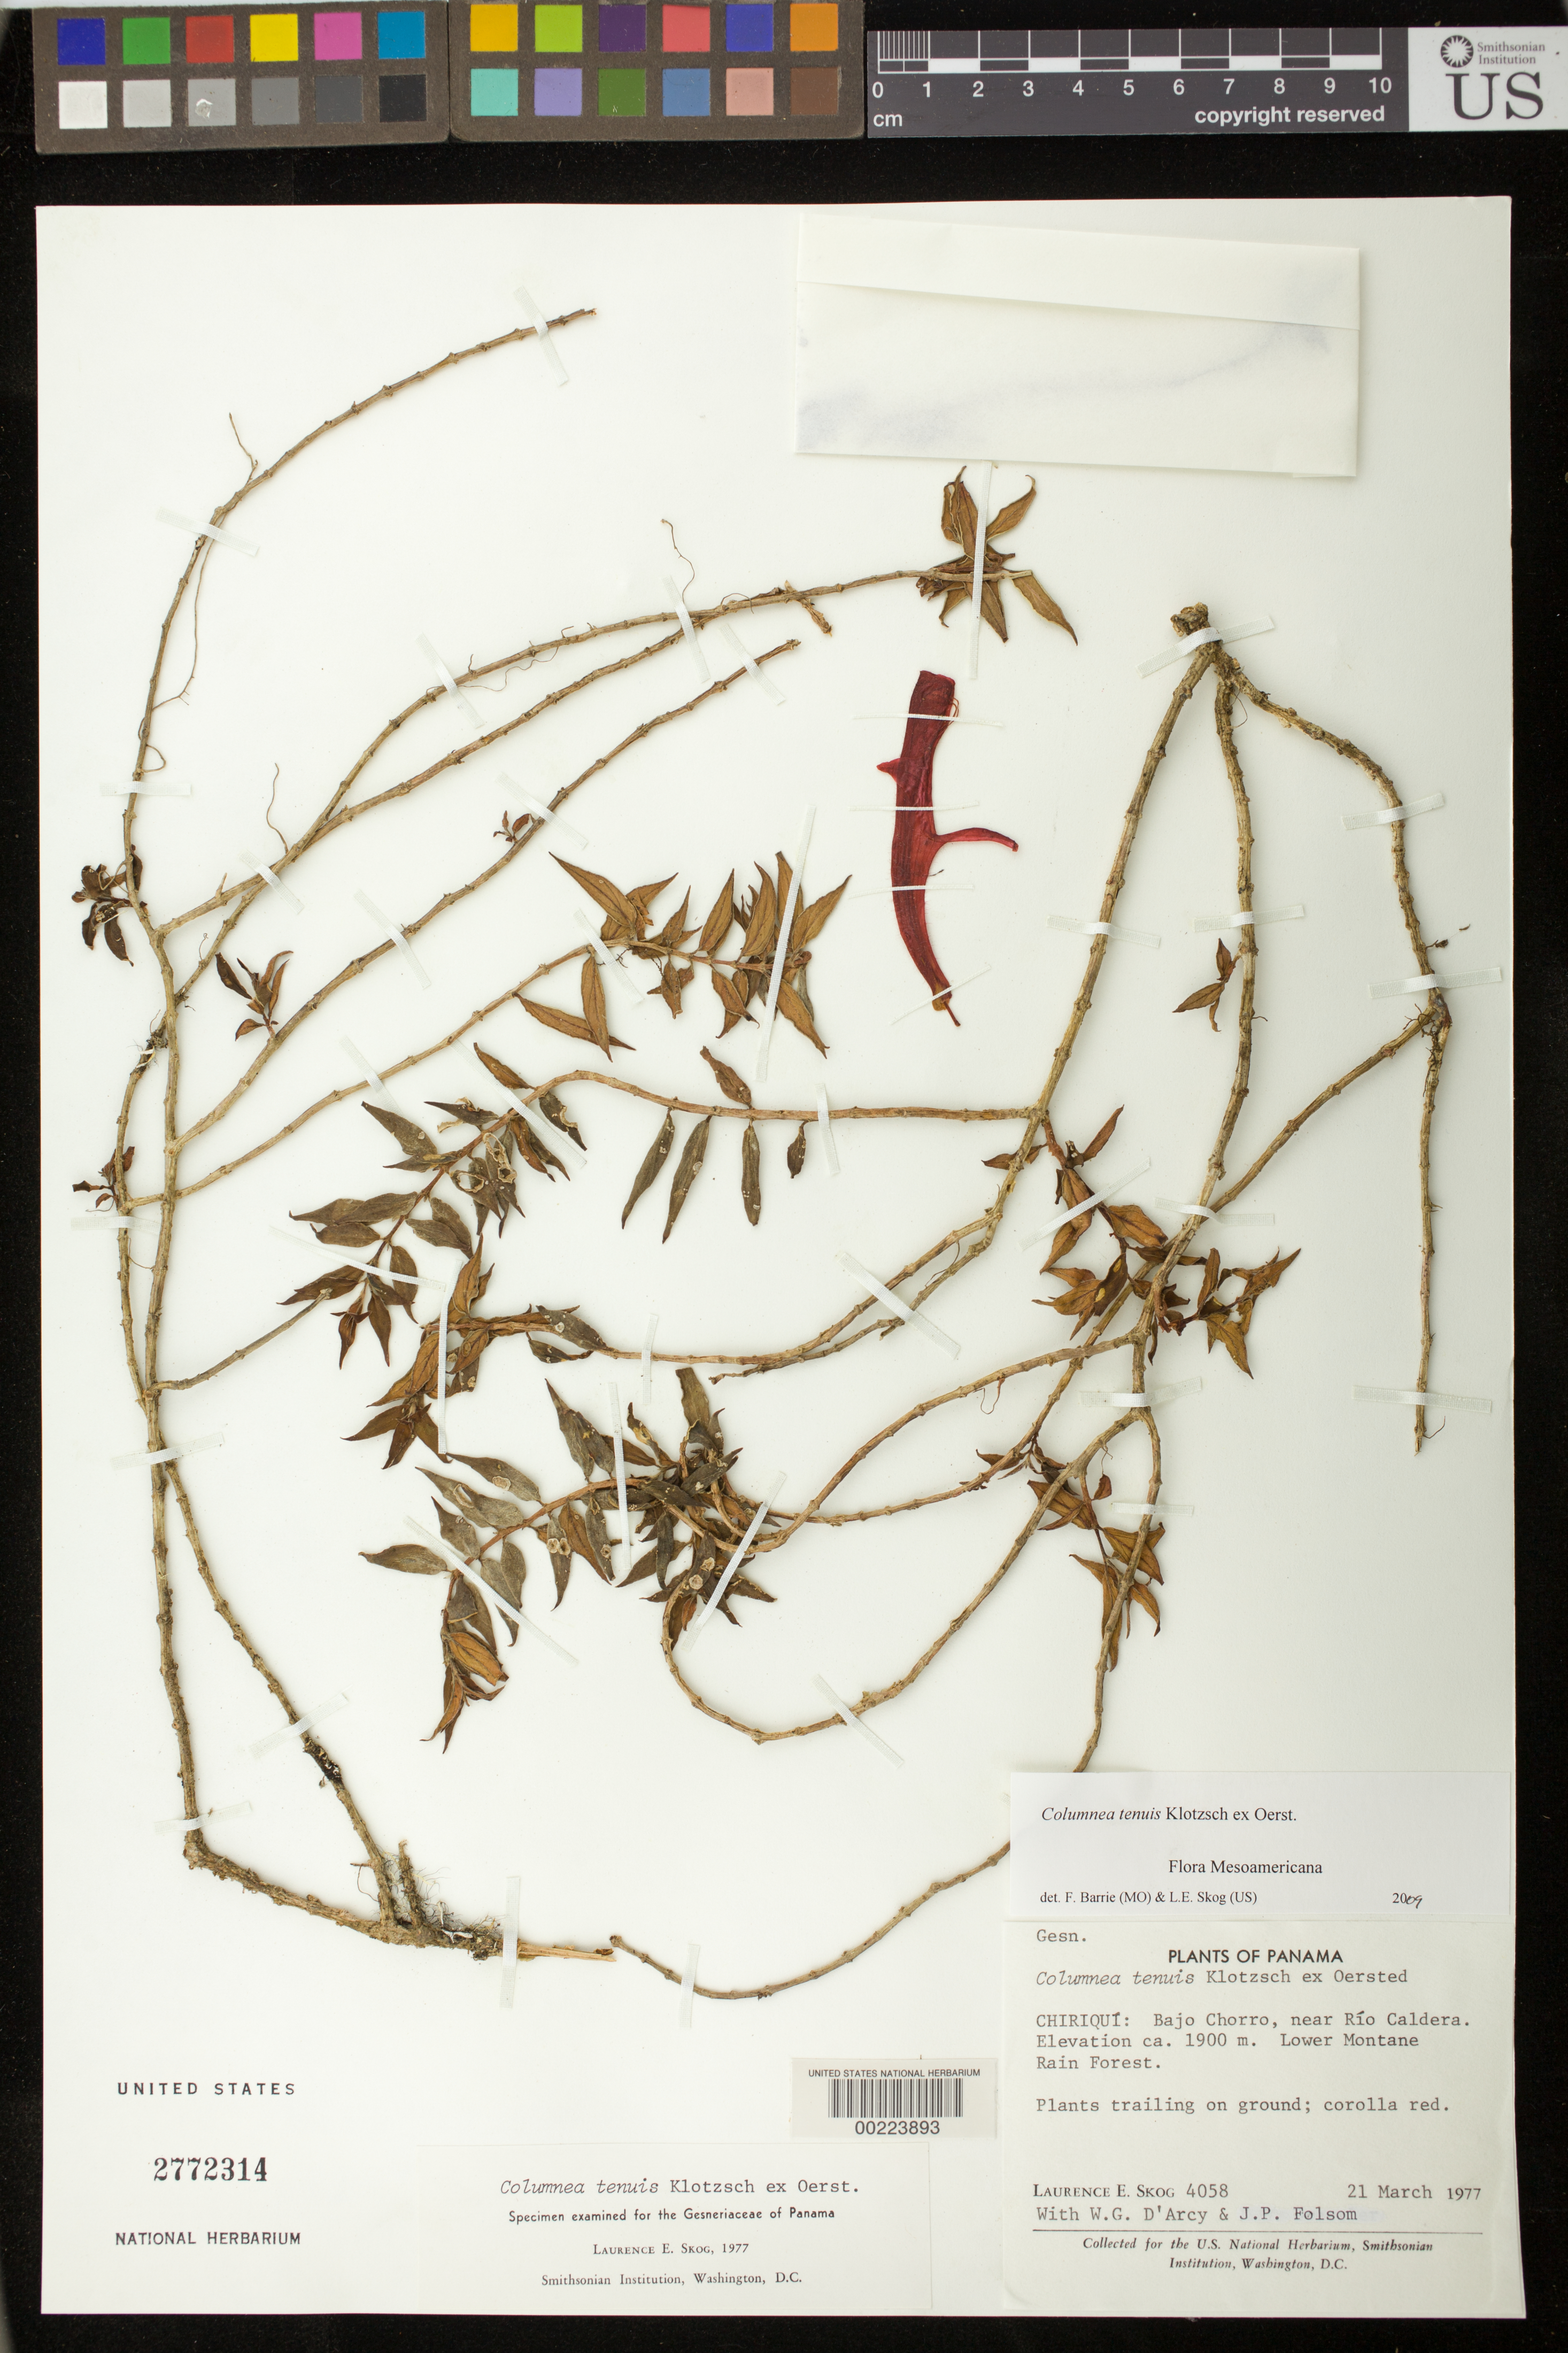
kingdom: Plantae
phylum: Tracheophyta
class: Magnoliopsida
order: Lamiales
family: Gesneriaceae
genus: Columnea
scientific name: Columnea tenuis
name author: Klotzsch ex Oerst.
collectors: L. E. Skog, W. G. D'Arcy & J. P. Folsom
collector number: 4058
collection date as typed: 21 Mar 1977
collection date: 1977-03-21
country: Panama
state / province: Chiriquí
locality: Bajo Chorro, near Rio Caldera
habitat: Lower montane rain forest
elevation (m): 1900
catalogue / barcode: US 2772314